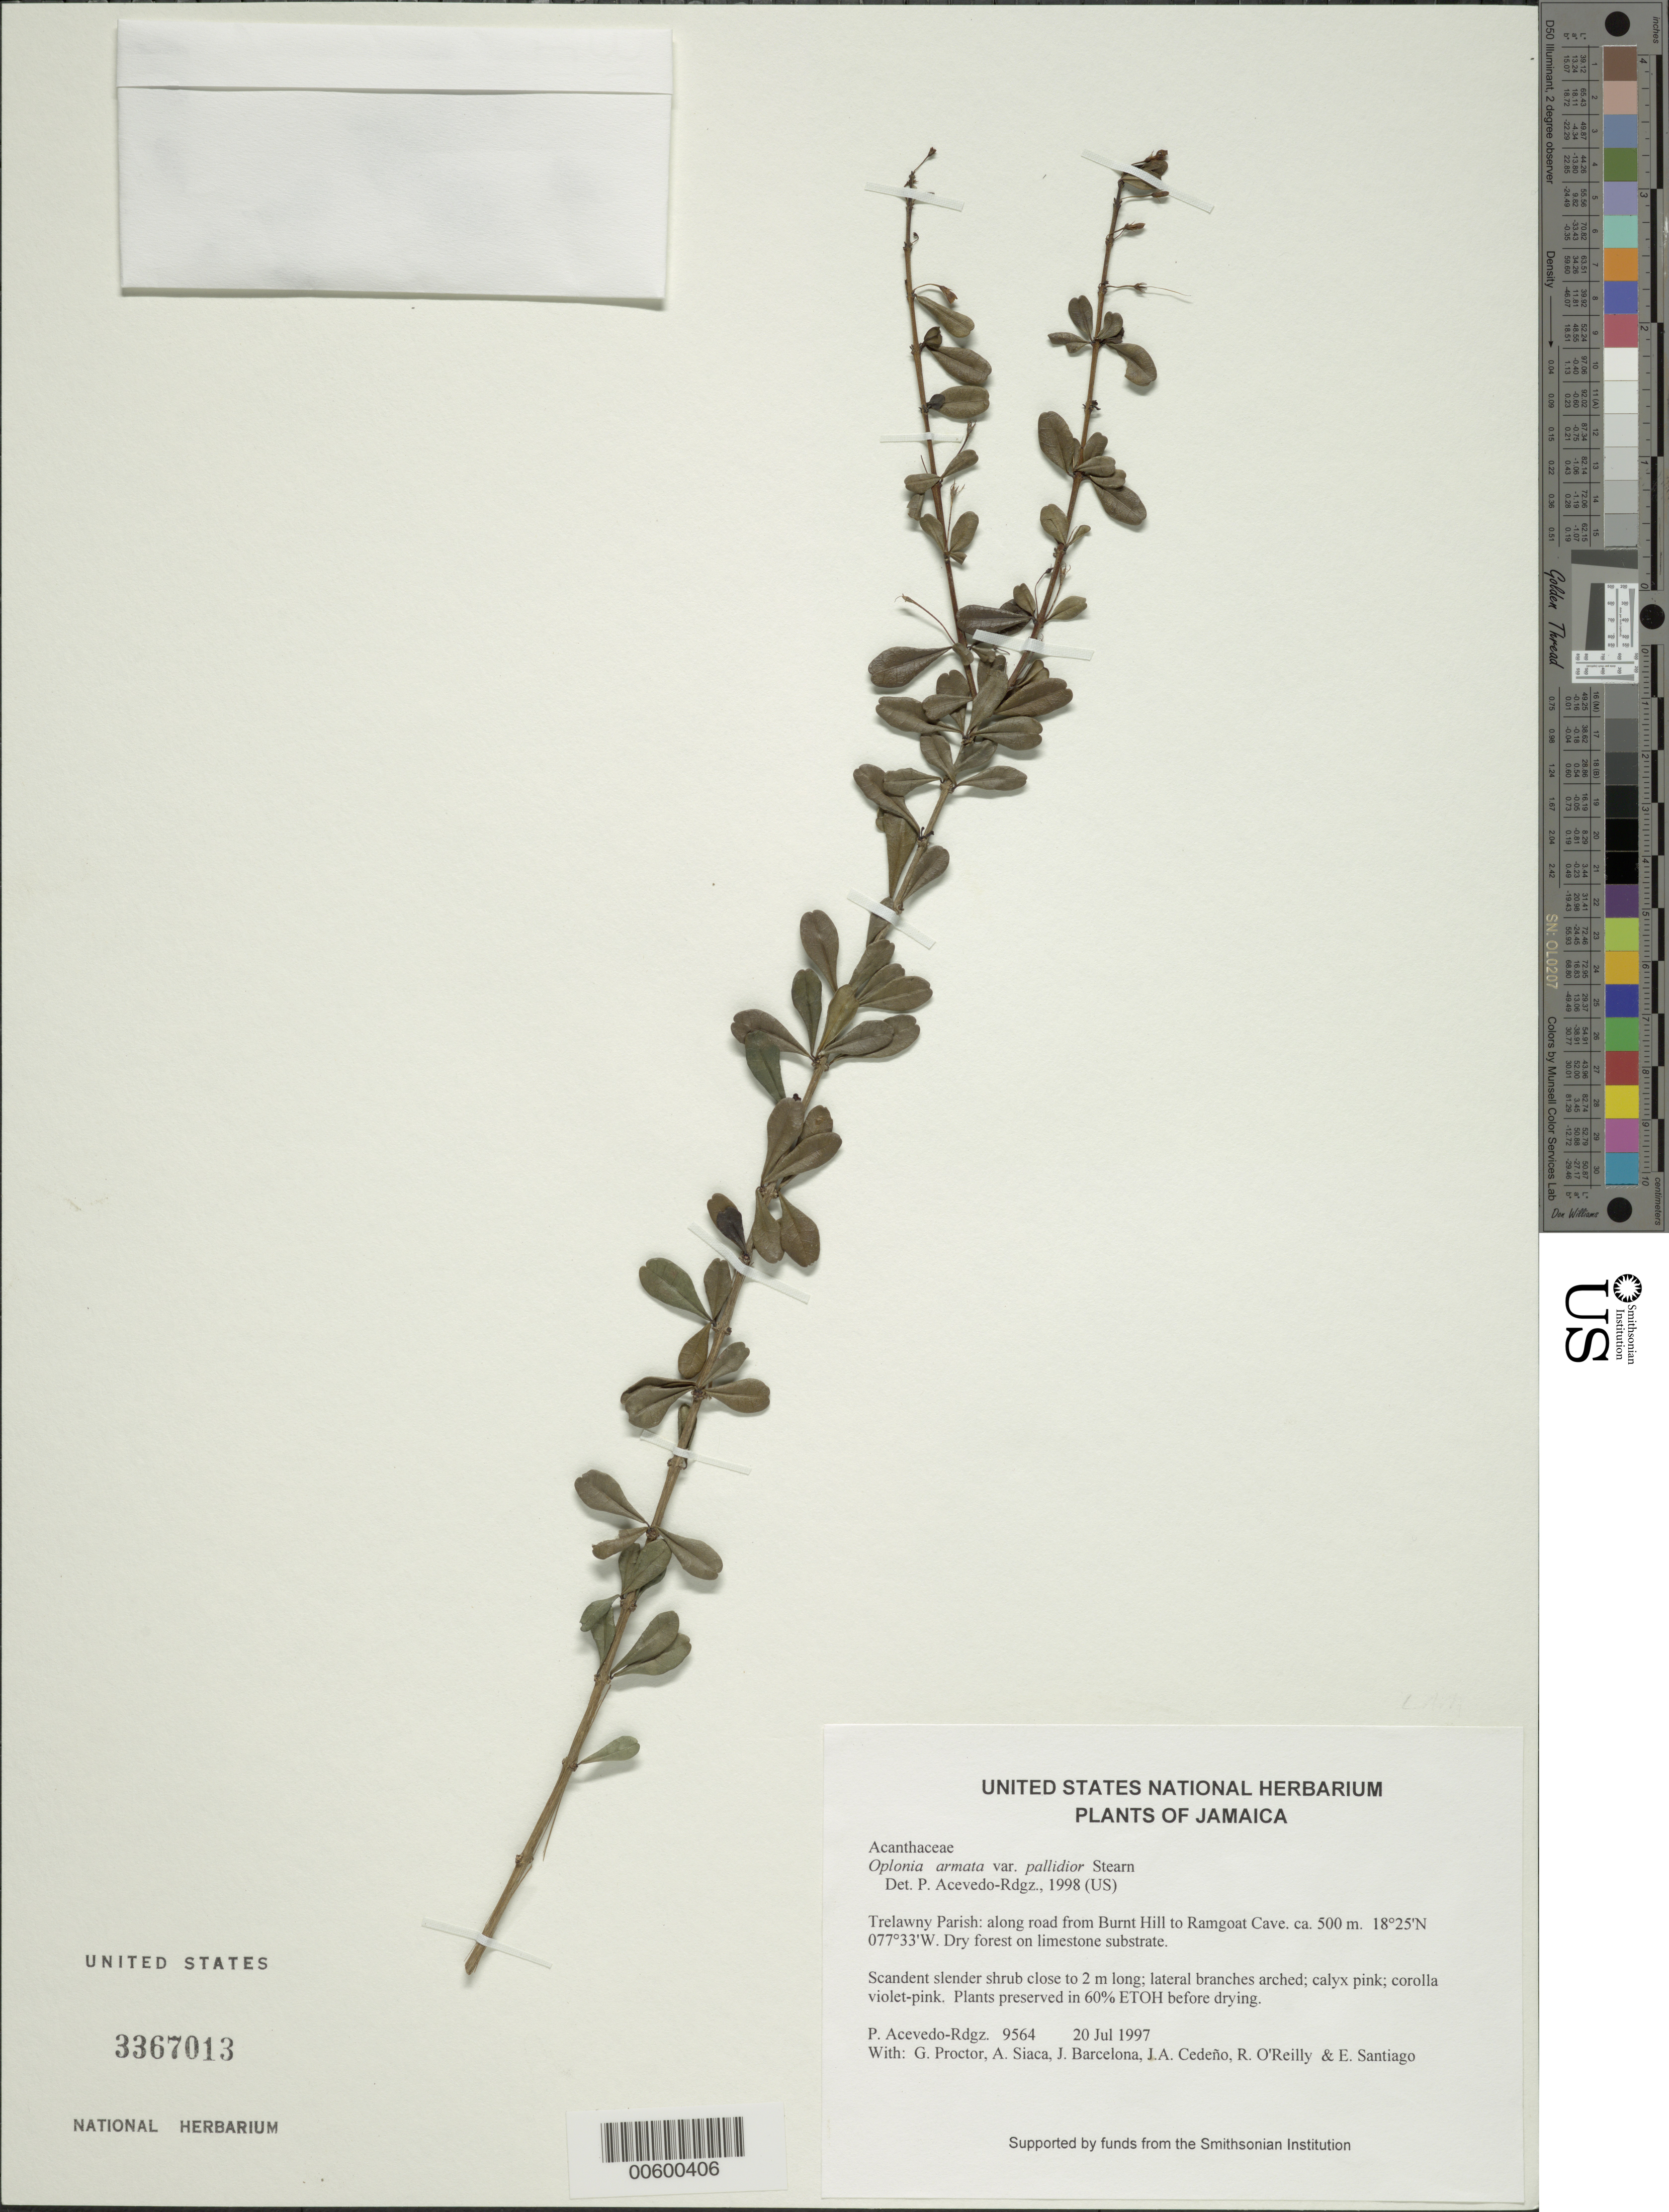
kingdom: Plantae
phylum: Tracheophyta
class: Magnoliopsida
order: Lamiales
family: Acanthaceae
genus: Oplonia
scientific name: Oplonia armata var. pallidior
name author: Stearn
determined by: Acevedo-Rodríguez, P., (BOT), Smithsonian Institution - National Museum of Natural History (UNITED STATES)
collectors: P. Acevedo-Rodr., G. R. Proctor, A. Siaca, J. Barcelona, J. A. Cedeño M. & R. O'Reilly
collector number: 9564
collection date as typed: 20 Jul 1997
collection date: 1997-07-20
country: Jamaica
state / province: Trelawny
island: Jamaica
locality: Trelawny Parish: along road from Burnt Hill to Ramgoat Cave.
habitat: Dry forest on limestone substrate.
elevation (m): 500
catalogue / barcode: US 3367013